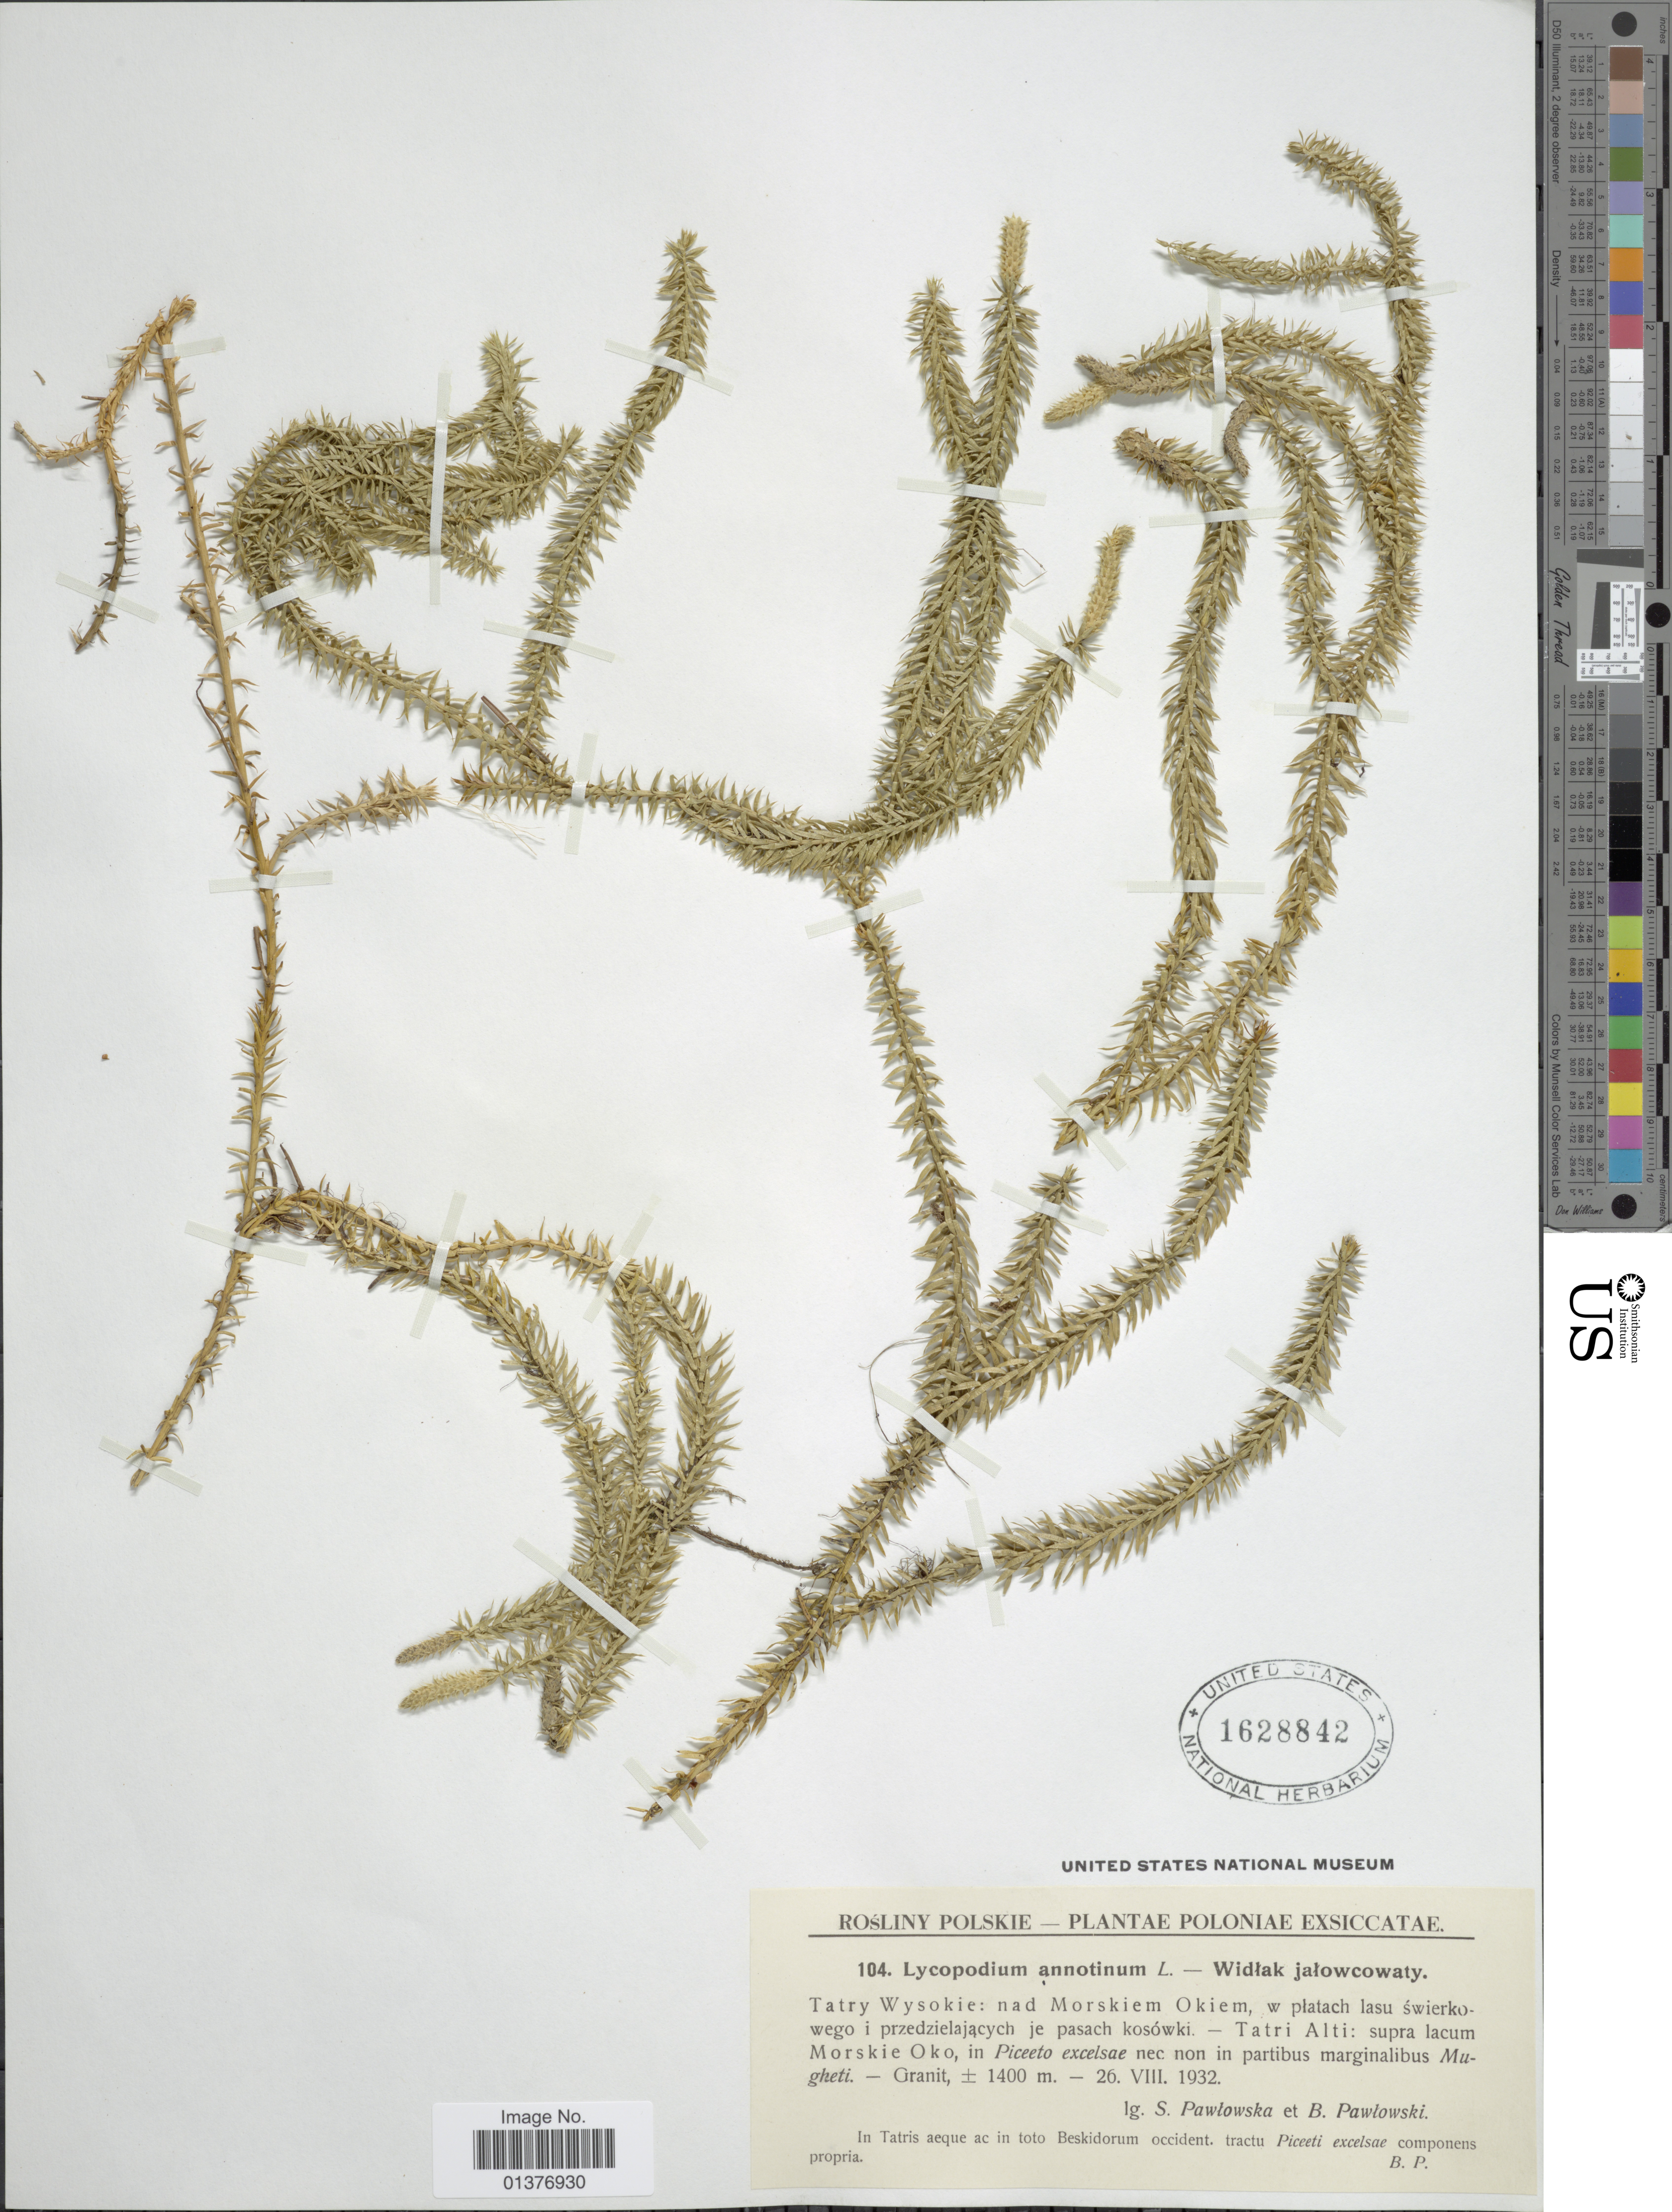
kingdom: Plantae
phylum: Tracheophyta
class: Lycopodiopsida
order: Lycopodiales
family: Lycopodiaceae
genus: Spinulum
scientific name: Spinulum annotinum subsp. annotinum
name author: (L.) A. Haines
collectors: S. Pawlowska & B. Pawlowski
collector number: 104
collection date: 1932-08-26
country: Poland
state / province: Malopolskie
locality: Tatry Wysokie: nad Morskiem Okiem w. platach iasu swierkowego i przedzielajacych je pasach kosowki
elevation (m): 1400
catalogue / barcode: US 1628842